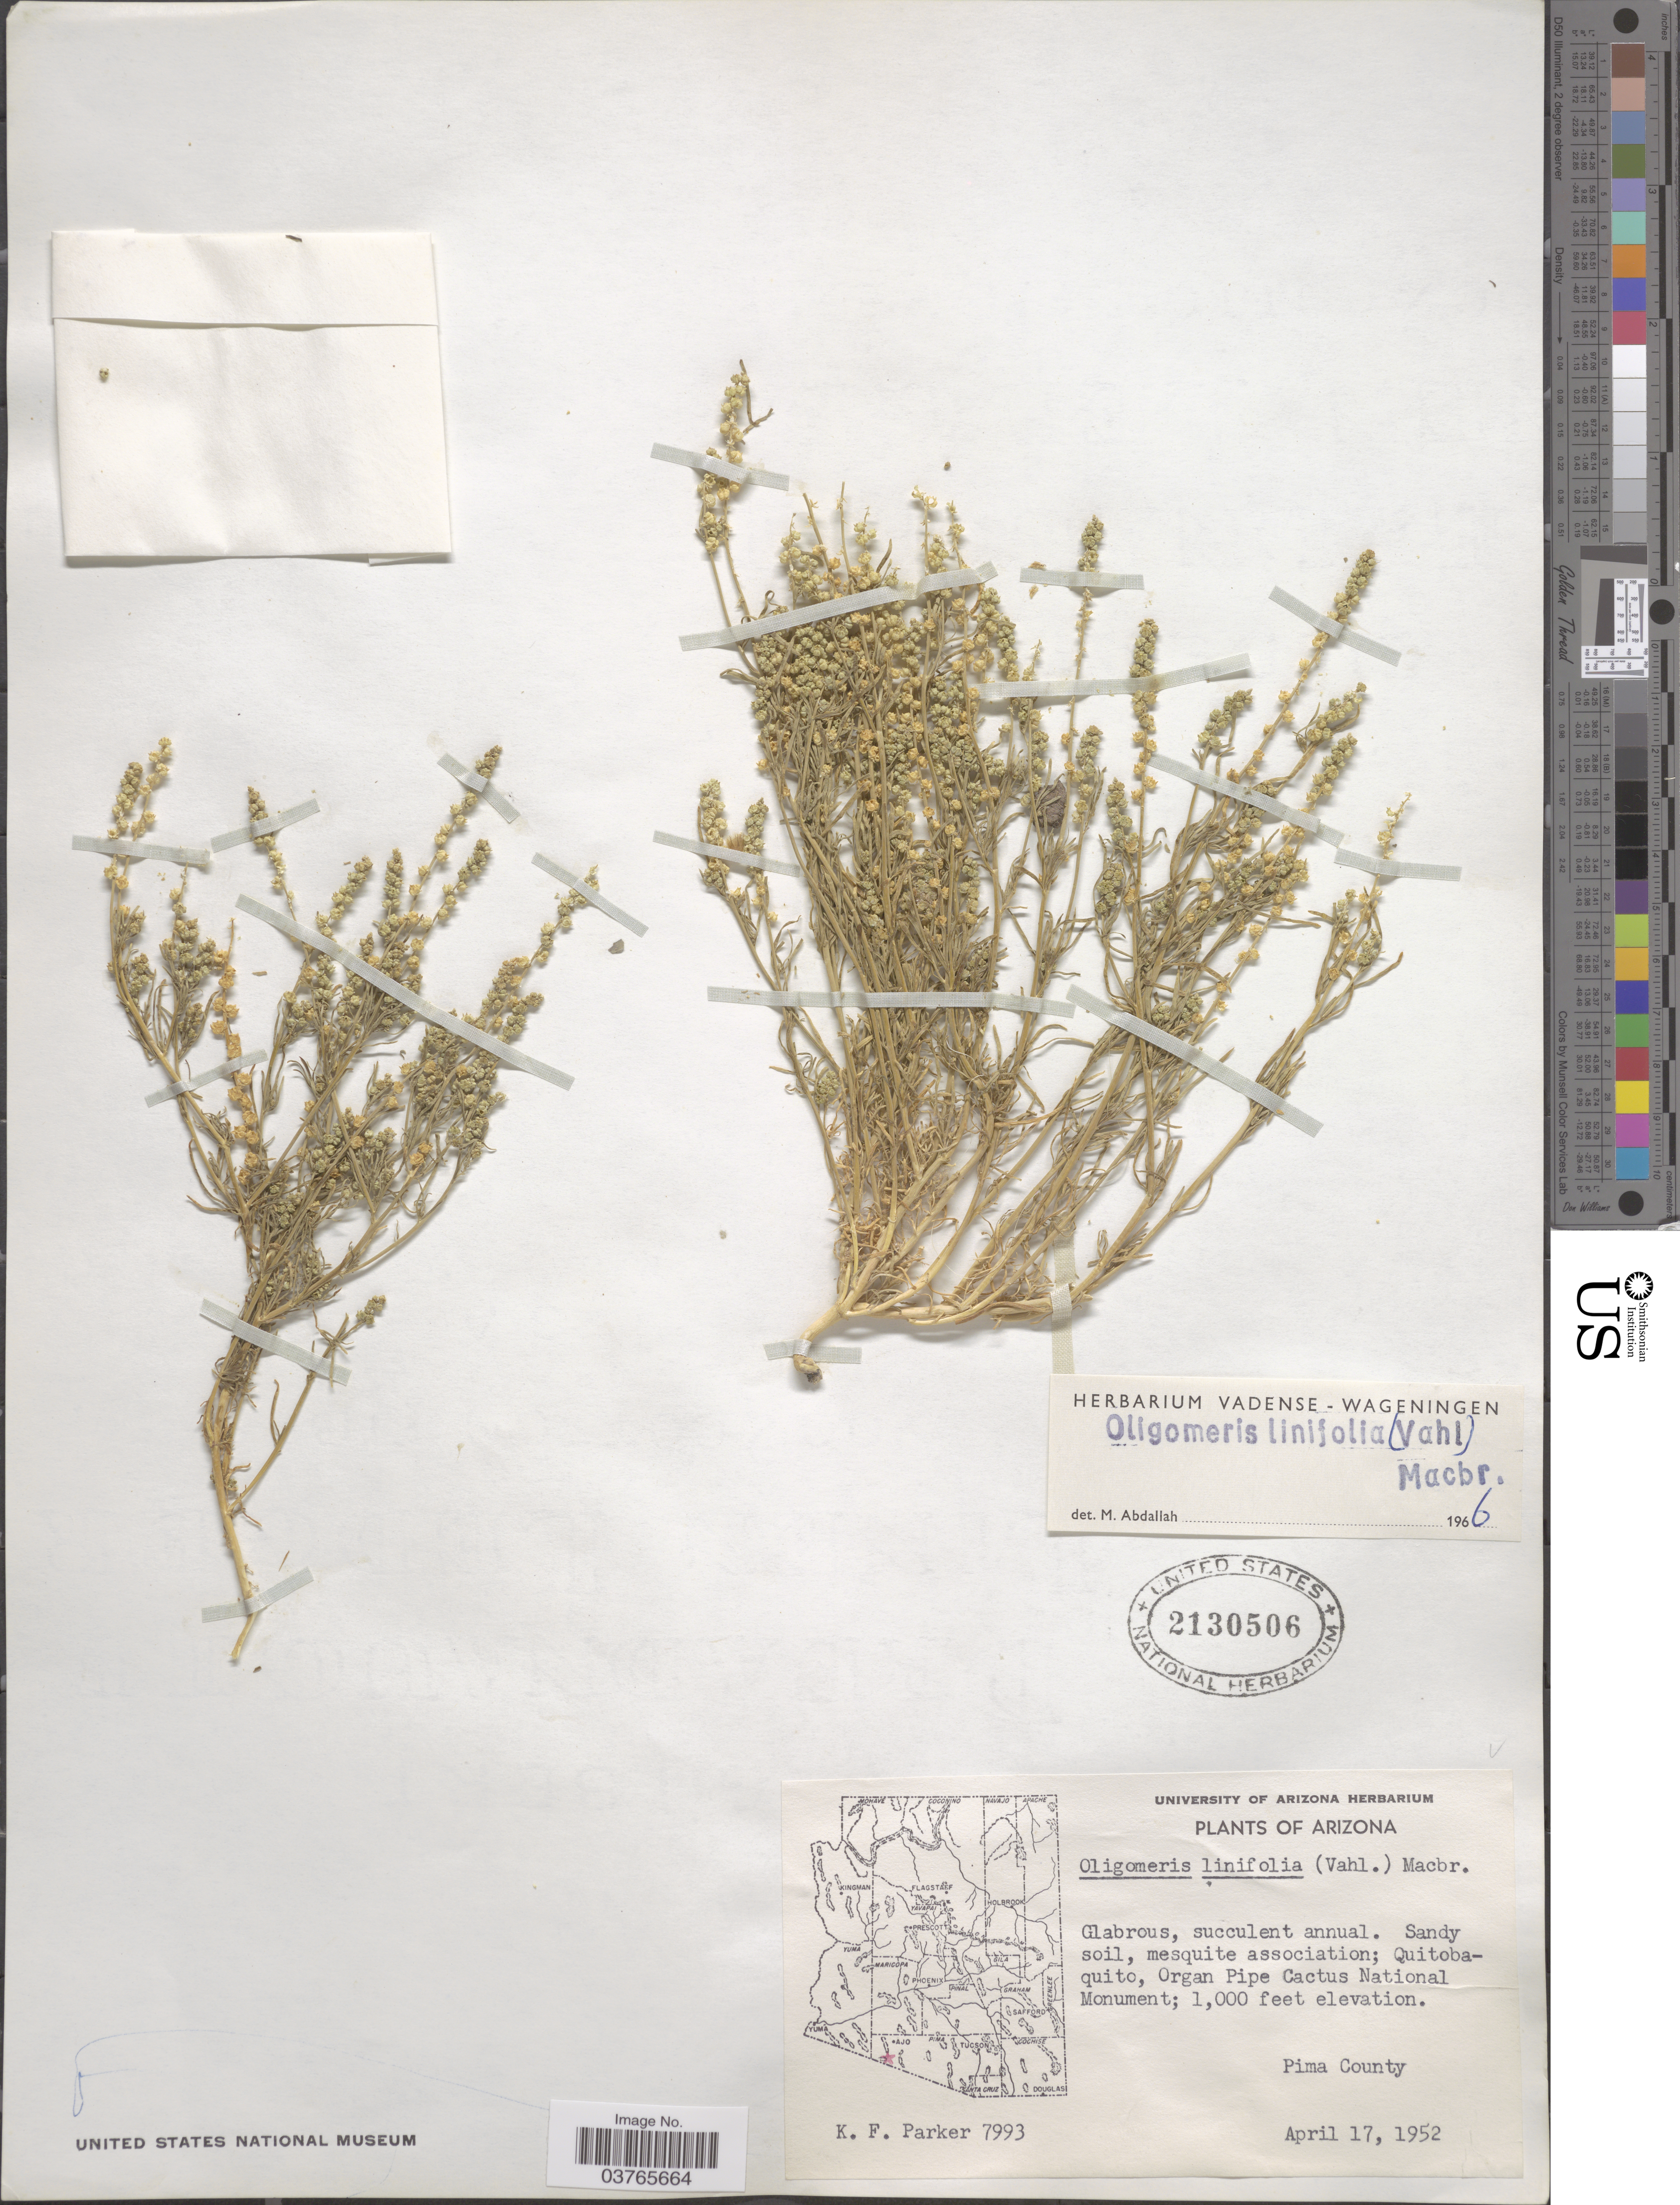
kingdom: Plantae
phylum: Tracheophyta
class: Magnoliopsida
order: Brassicales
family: Resedaceae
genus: Oligomeris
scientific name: Oligomeris linifolia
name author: (Vahl) J.F. Macbr.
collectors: K. F. Parker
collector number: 7993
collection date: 1952-04-17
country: United States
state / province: Arizona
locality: Organ Pipe Cactus National Monument. Pima County.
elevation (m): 305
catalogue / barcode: US 2130506